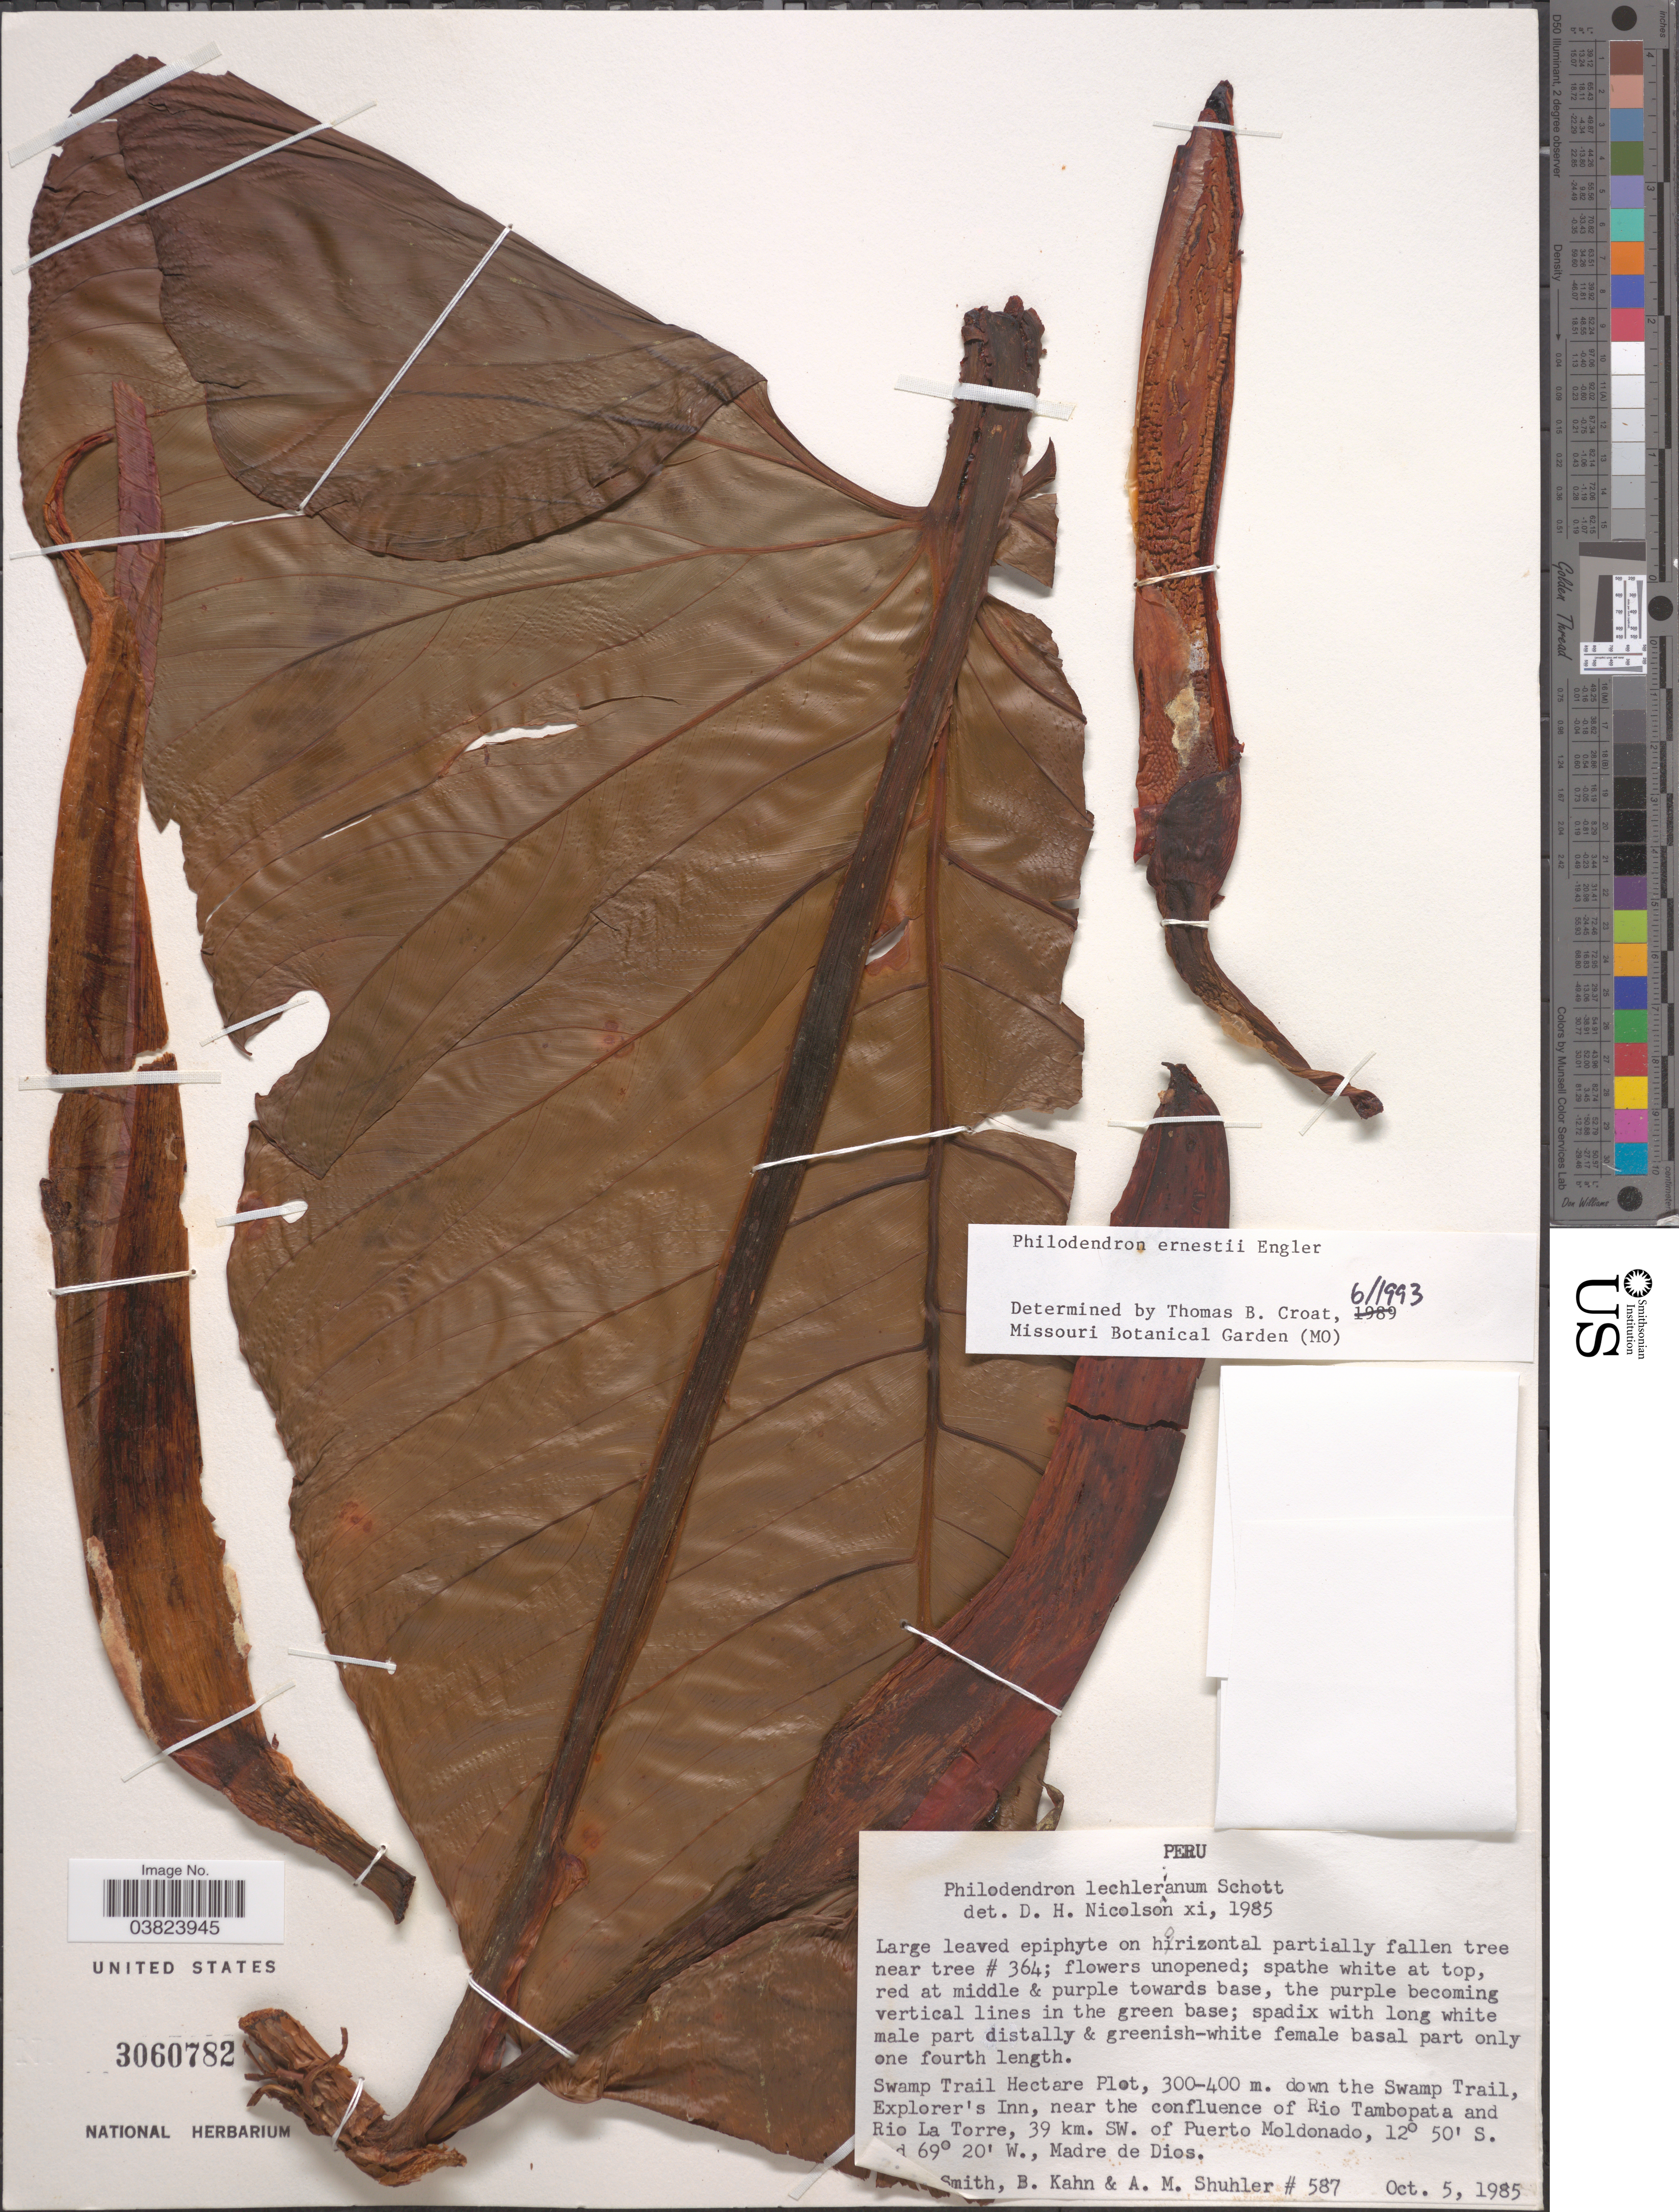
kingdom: Plantae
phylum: Tracheophyta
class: Liliopsida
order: Alismatales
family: Araceae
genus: Philodendron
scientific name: Philodendron erubescens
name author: K. Koch & Augustin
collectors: S.F. Smith, B. Kahn & A. Shuhler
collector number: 587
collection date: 1985-10-05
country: Peru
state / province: Madre de Dios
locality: Swamp Trail Hectare Plot, down the Swamp Trail, Explorer's Inn, near the confluence of Rio Tambopata and Rio La Torre, 39 km. SW. of Puerto Moldonado.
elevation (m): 300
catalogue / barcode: US 3060782